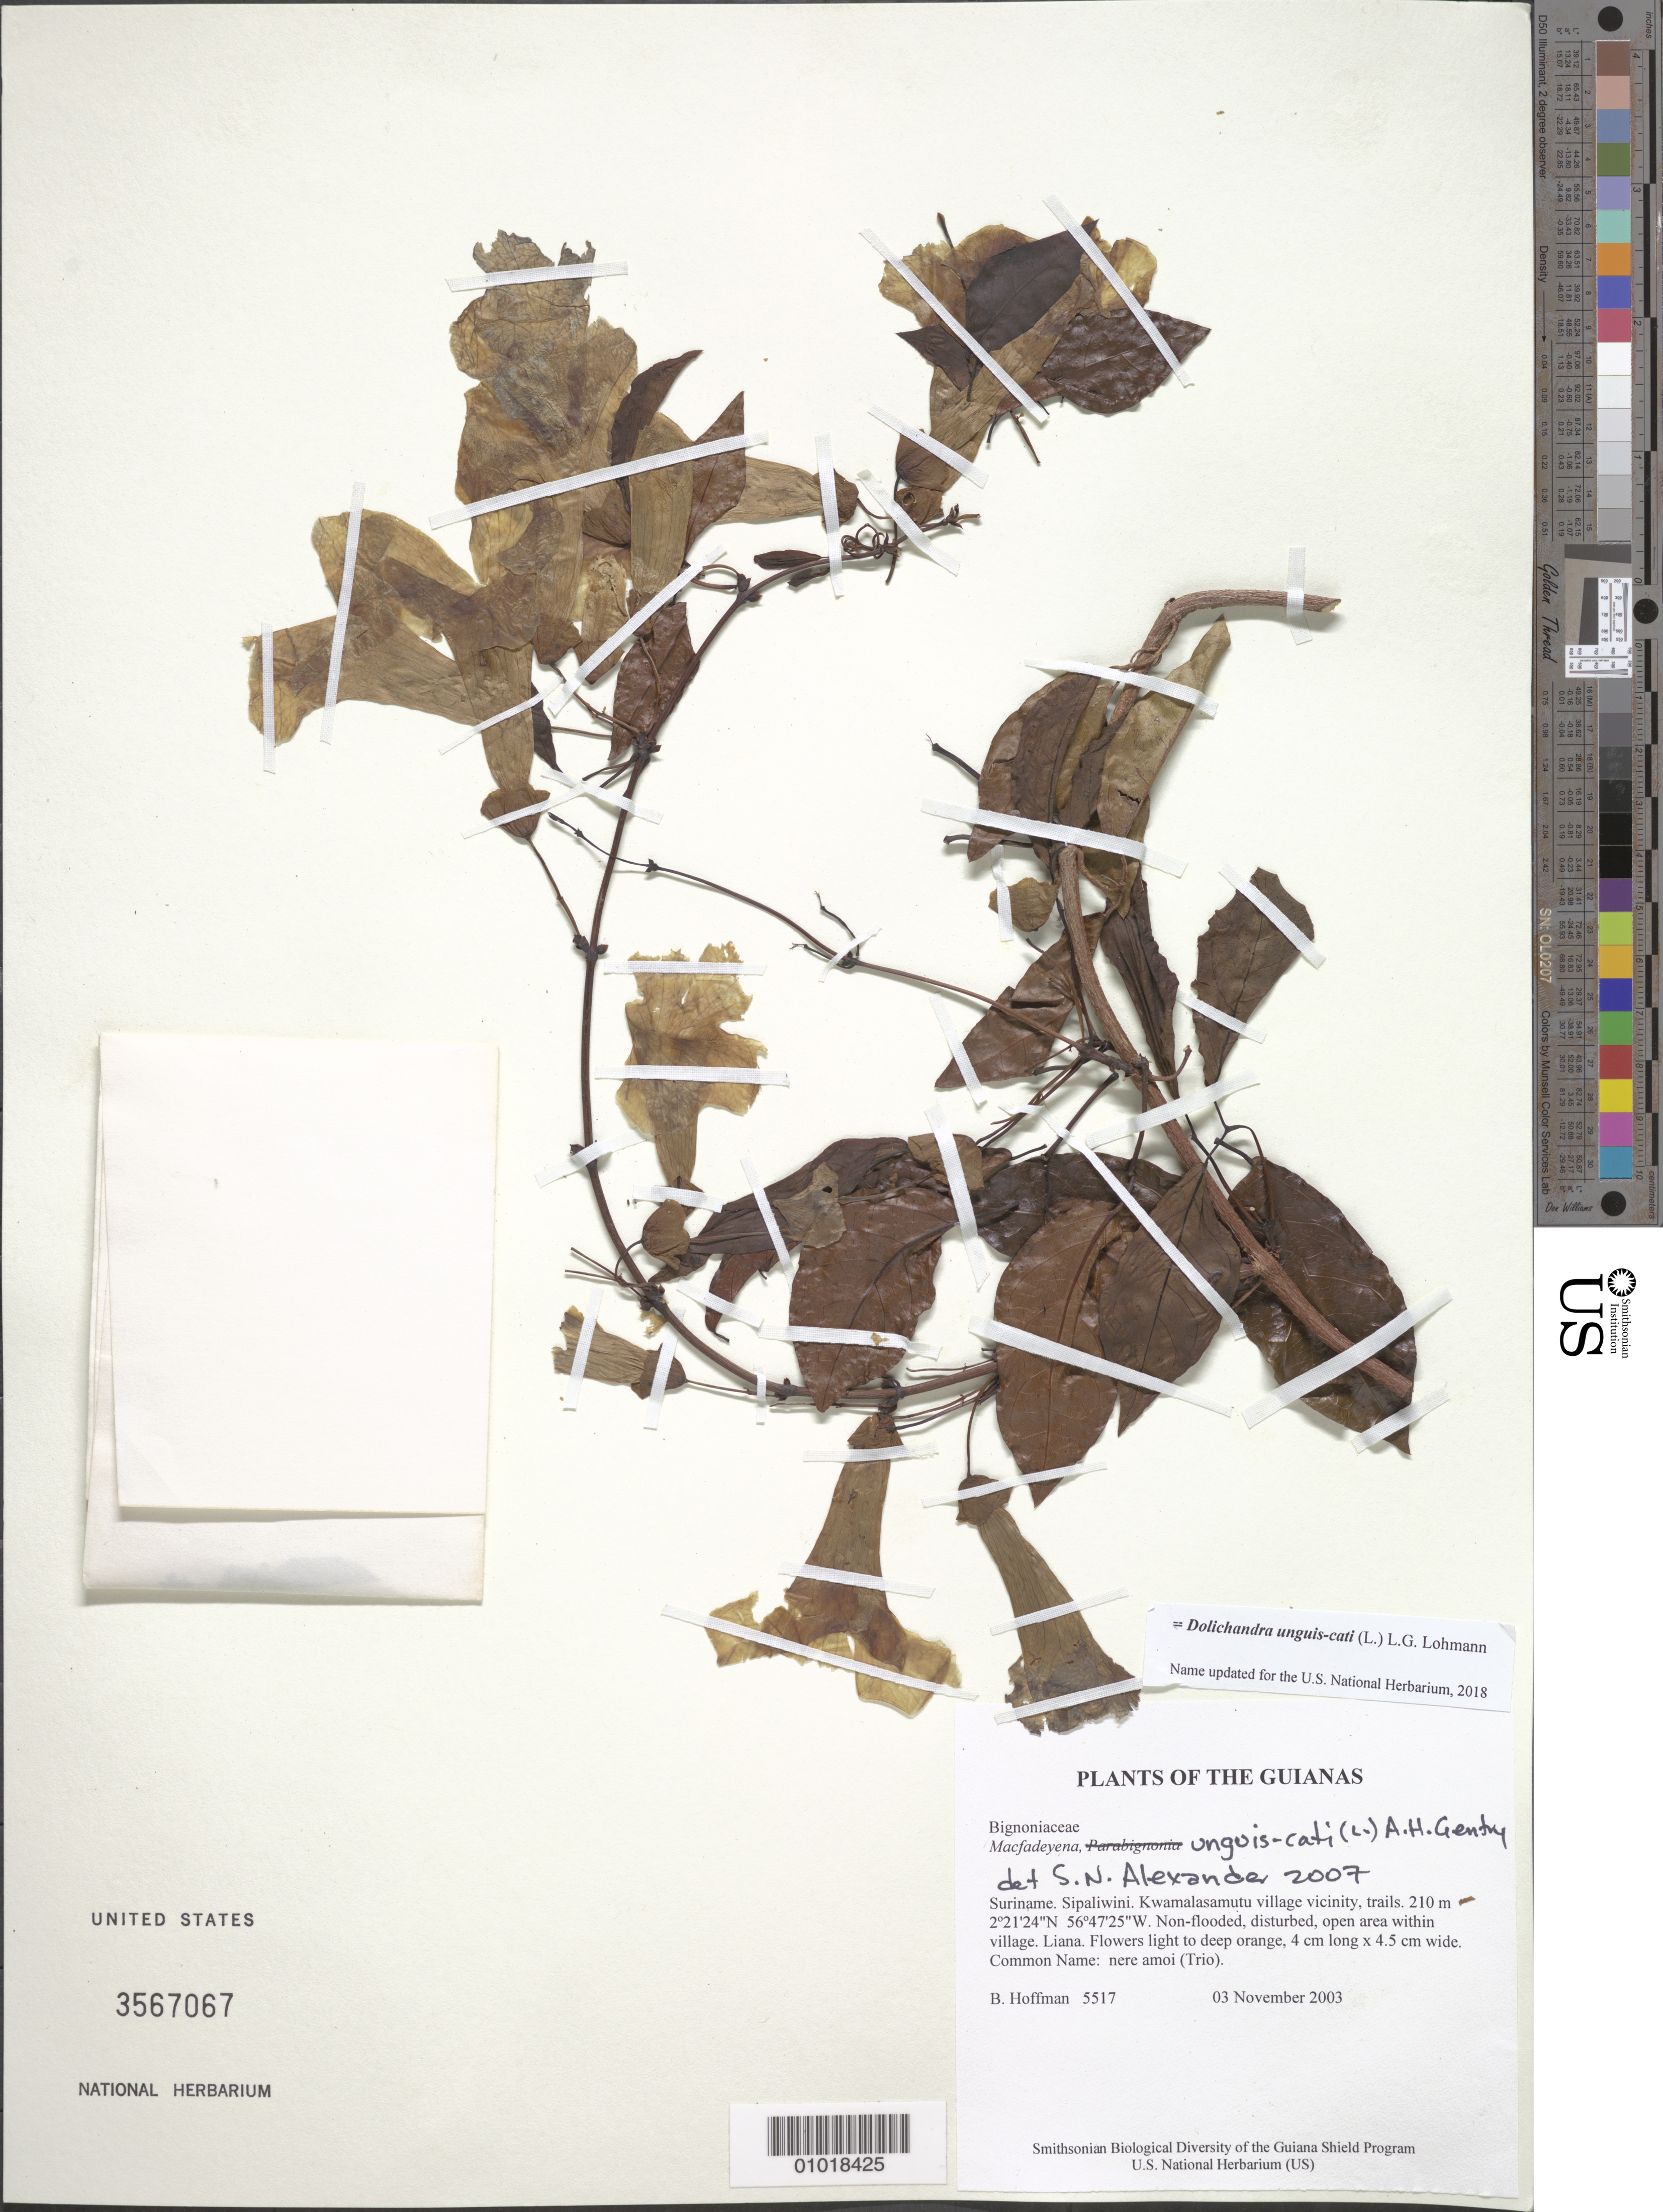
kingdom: Plantae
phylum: Tracheophyta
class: Magnoliopsida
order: Lamiales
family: Bignoniaceae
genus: Dolichandra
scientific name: Dolichandra unguis-cati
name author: (L.) L.G. Lohmann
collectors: B. Hoffman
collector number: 5517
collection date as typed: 03 November 2003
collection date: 2003-11-03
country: Suriname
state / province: Sipaliwini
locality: Kwamalasamutu village vicinity, trails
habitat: Non-flooded, disturbed, open area within village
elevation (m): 210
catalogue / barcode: US 3567067